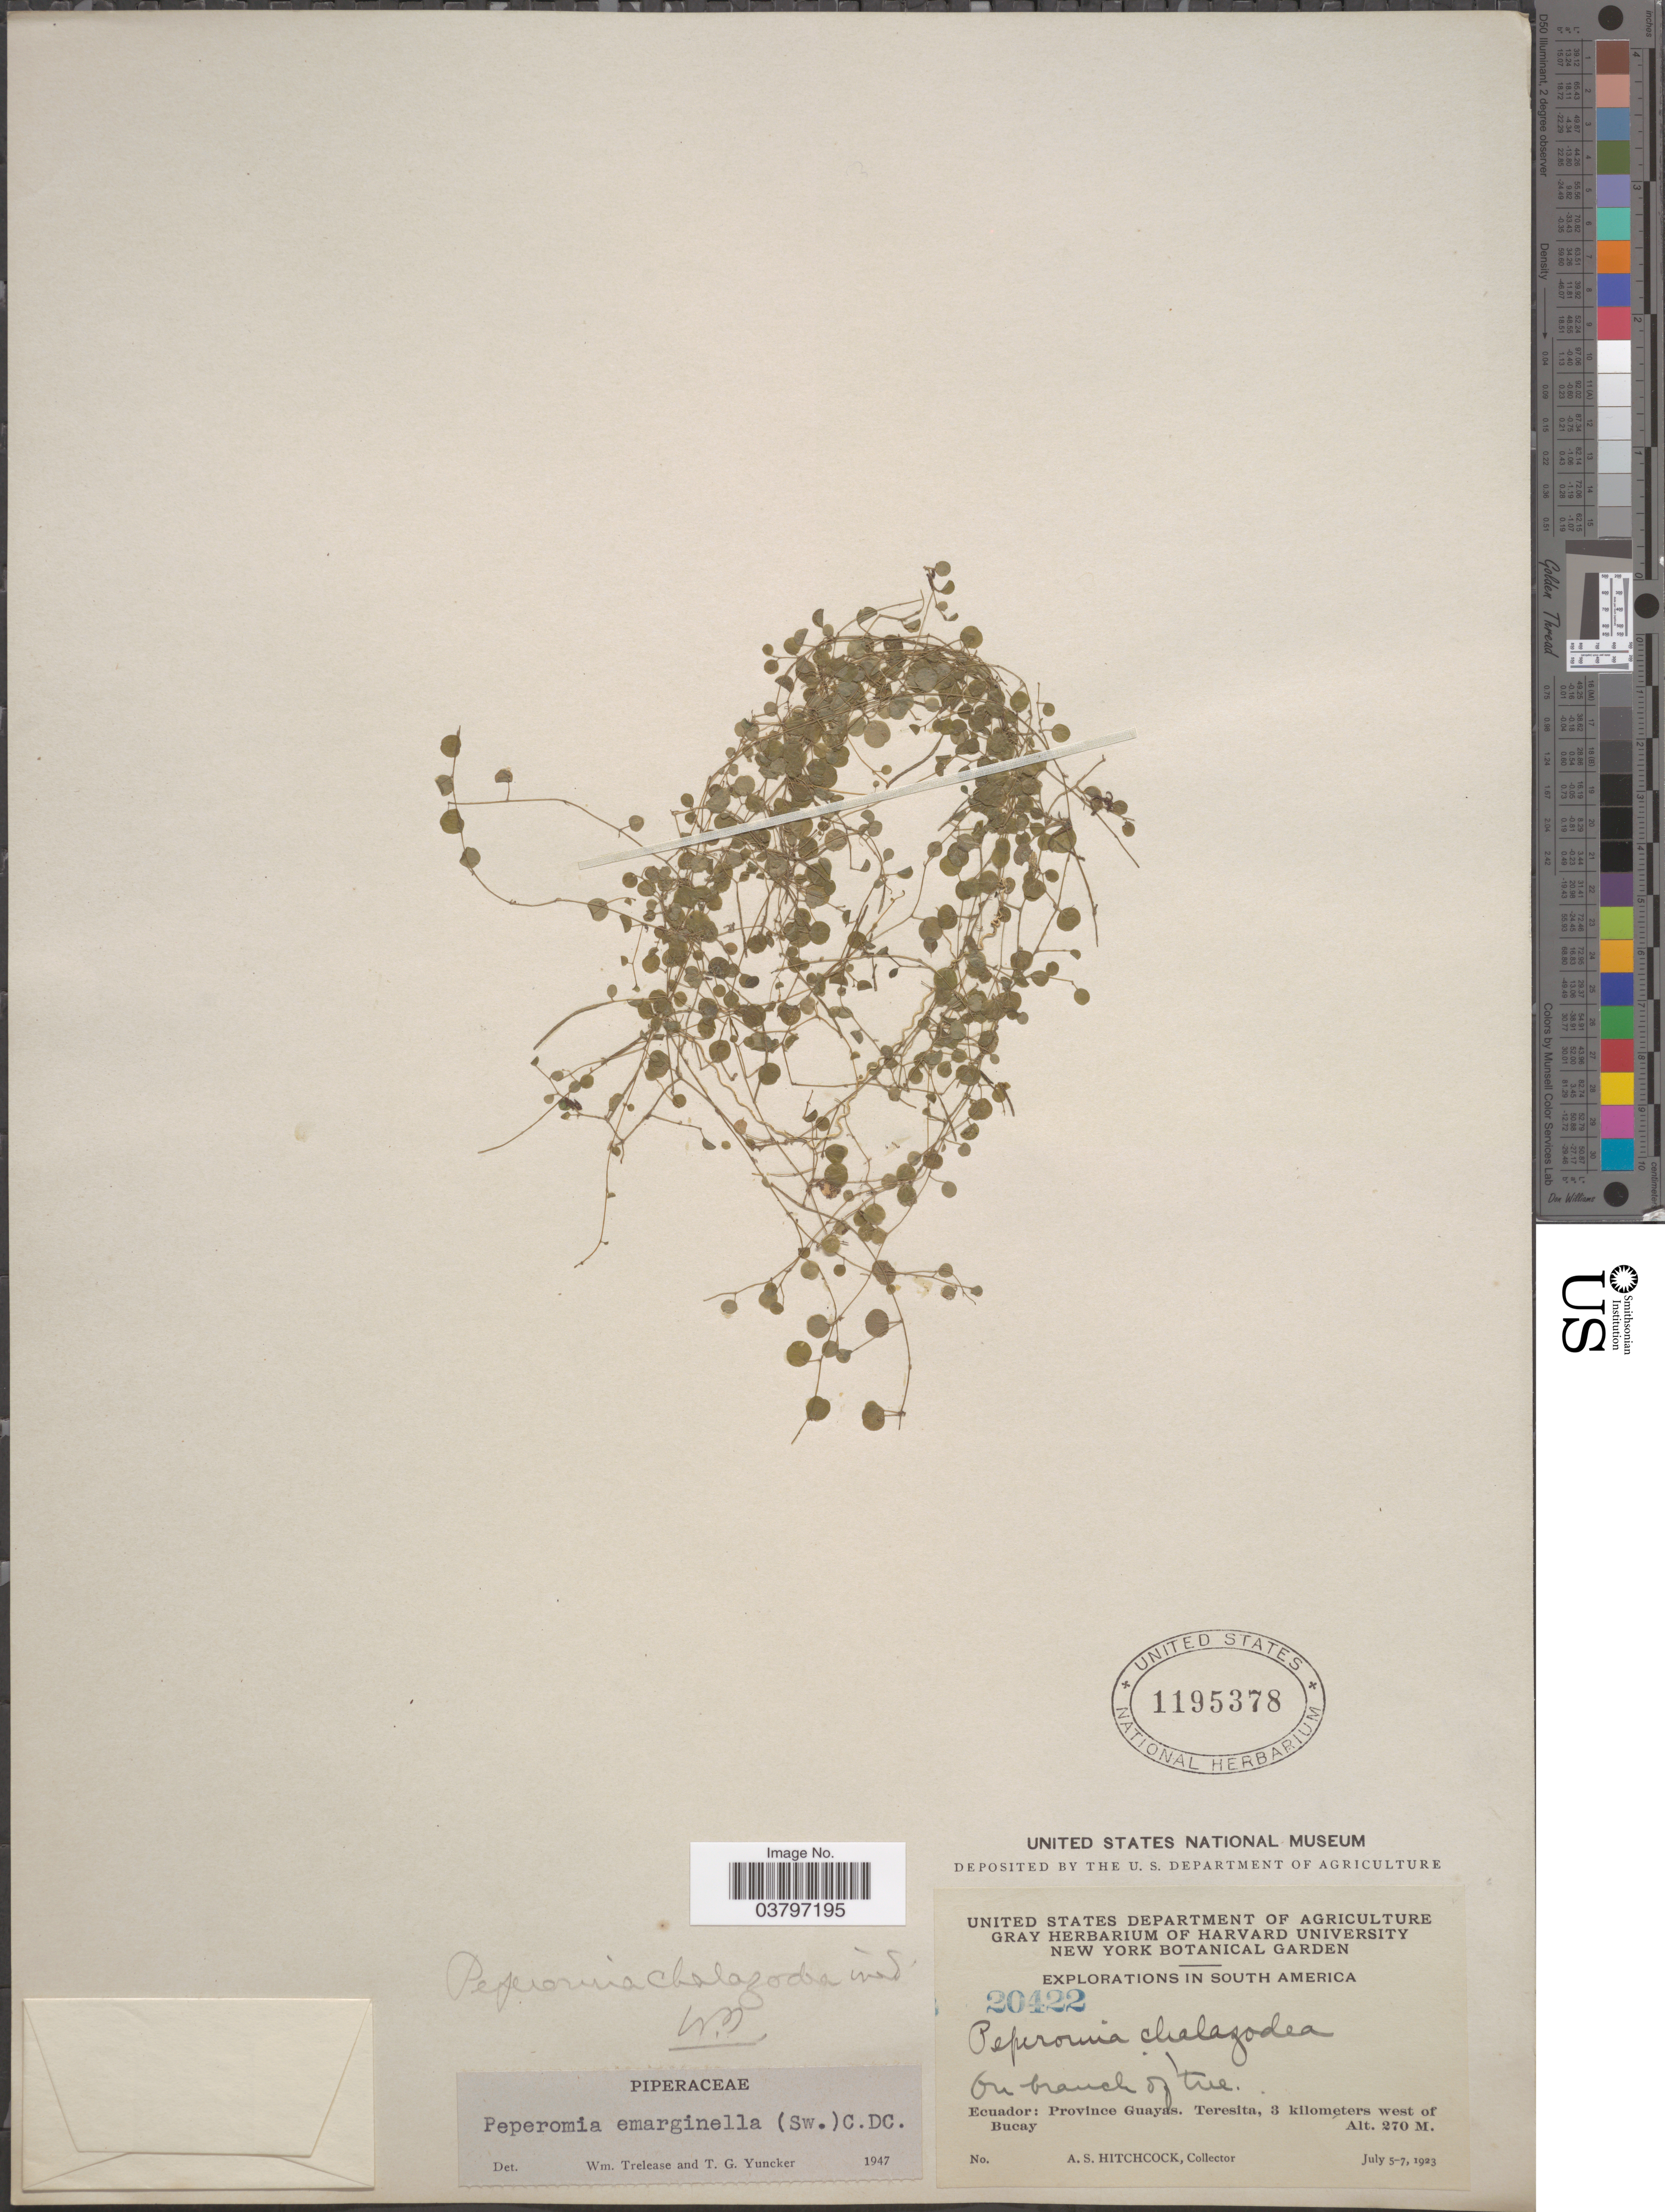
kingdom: Plantae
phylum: Tracheophyta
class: Magnoliopsida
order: Piperales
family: Piperaceae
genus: Peperomia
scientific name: Peperomia emarginella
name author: (Sw. ex Wikstr.) C. DC.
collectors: A. S. Hitchcock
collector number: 20422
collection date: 1923-07-05/1923-07-07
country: Ecuador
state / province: Guayas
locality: Teresita, 3 kilometers west of Bucay.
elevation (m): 270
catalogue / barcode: US 1195378